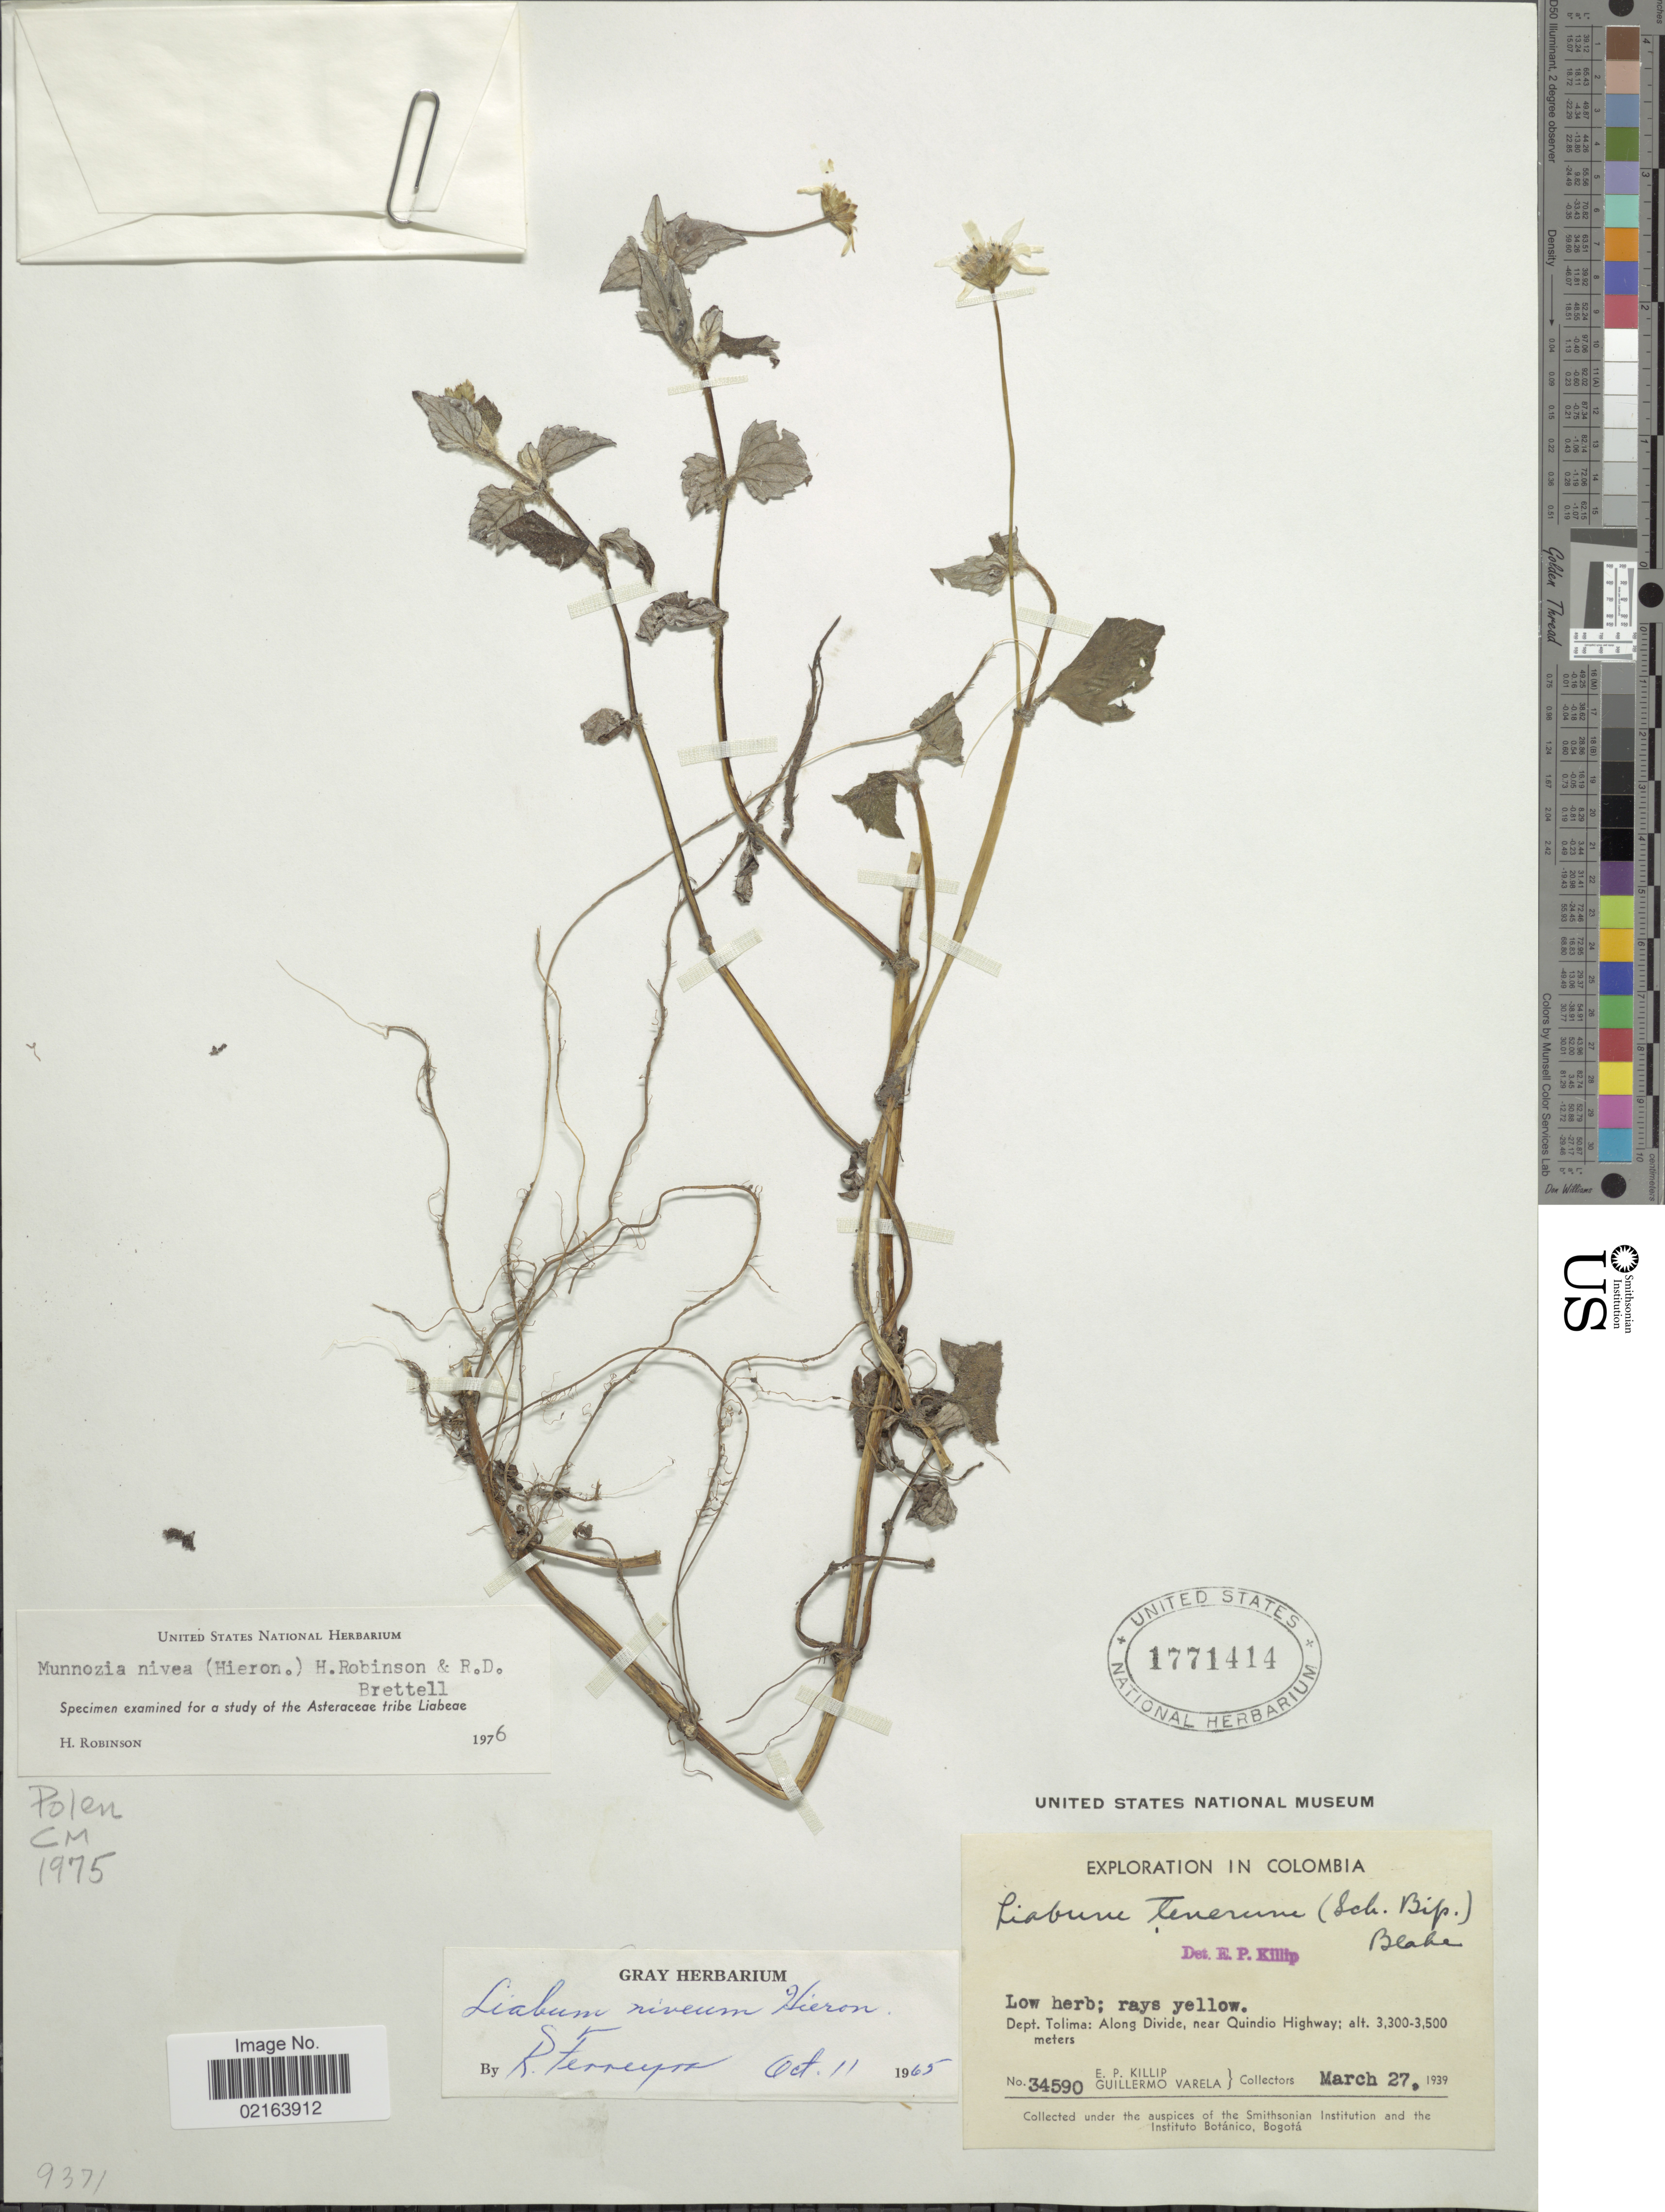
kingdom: Plantae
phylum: Tracheophyta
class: Magnoliopsida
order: Asterales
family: Asteraceae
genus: Munnozia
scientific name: Munnozia nivea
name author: (Hieron.) H. Rob. & Brettell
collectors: E. P. Killip & G. Varela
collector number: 34590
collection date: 1939-03-27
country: Colombia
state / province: Tolima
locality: Dept. Tolima: Along Divide, near Quindio Highway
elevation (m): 3300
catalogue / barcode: US 1771414